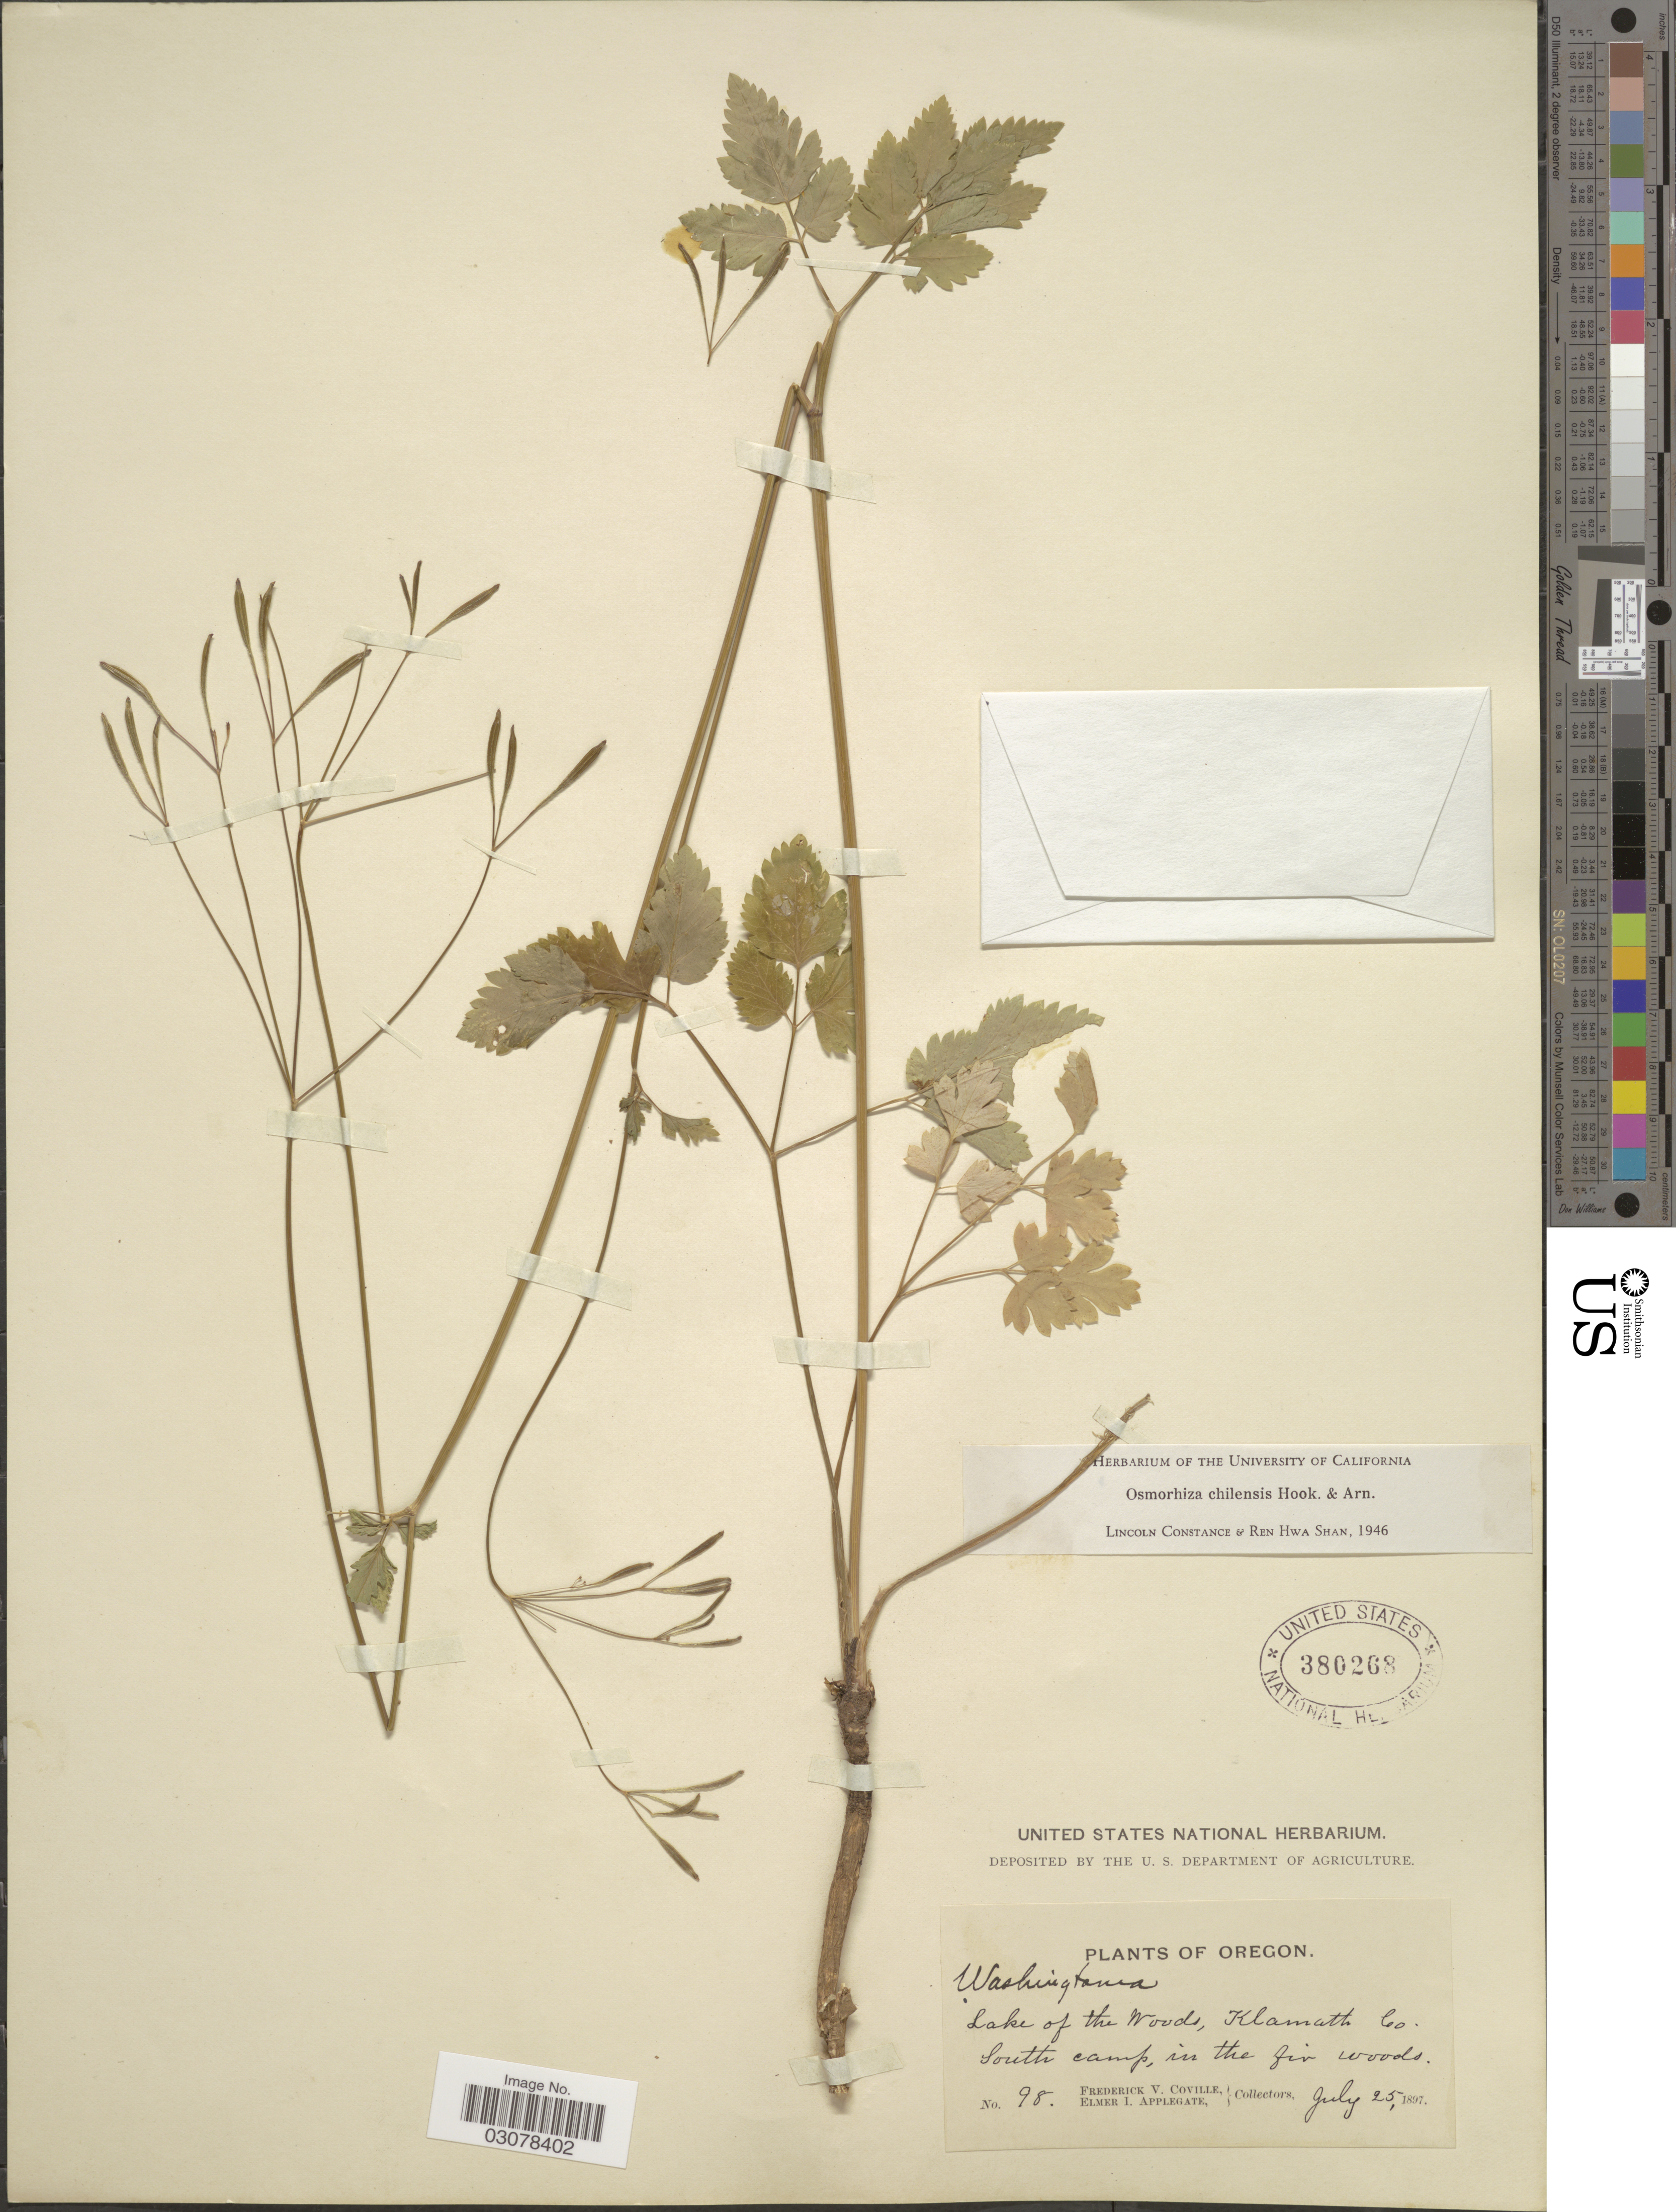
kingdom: Plantae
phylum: Tracheophyta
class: Magnoliopsida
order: Apiales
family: Apiaceae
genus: Osmorhiza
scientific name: Osmorhiza chilensis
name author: Hook. & Arn.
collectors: F. V. Coville & E. I. Applegate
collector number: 98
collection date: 1897-07-25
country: United States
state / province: Oregon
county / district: Klamath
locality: Lake of the Woods, Klamath Co. South camp.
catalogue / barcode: US 380268